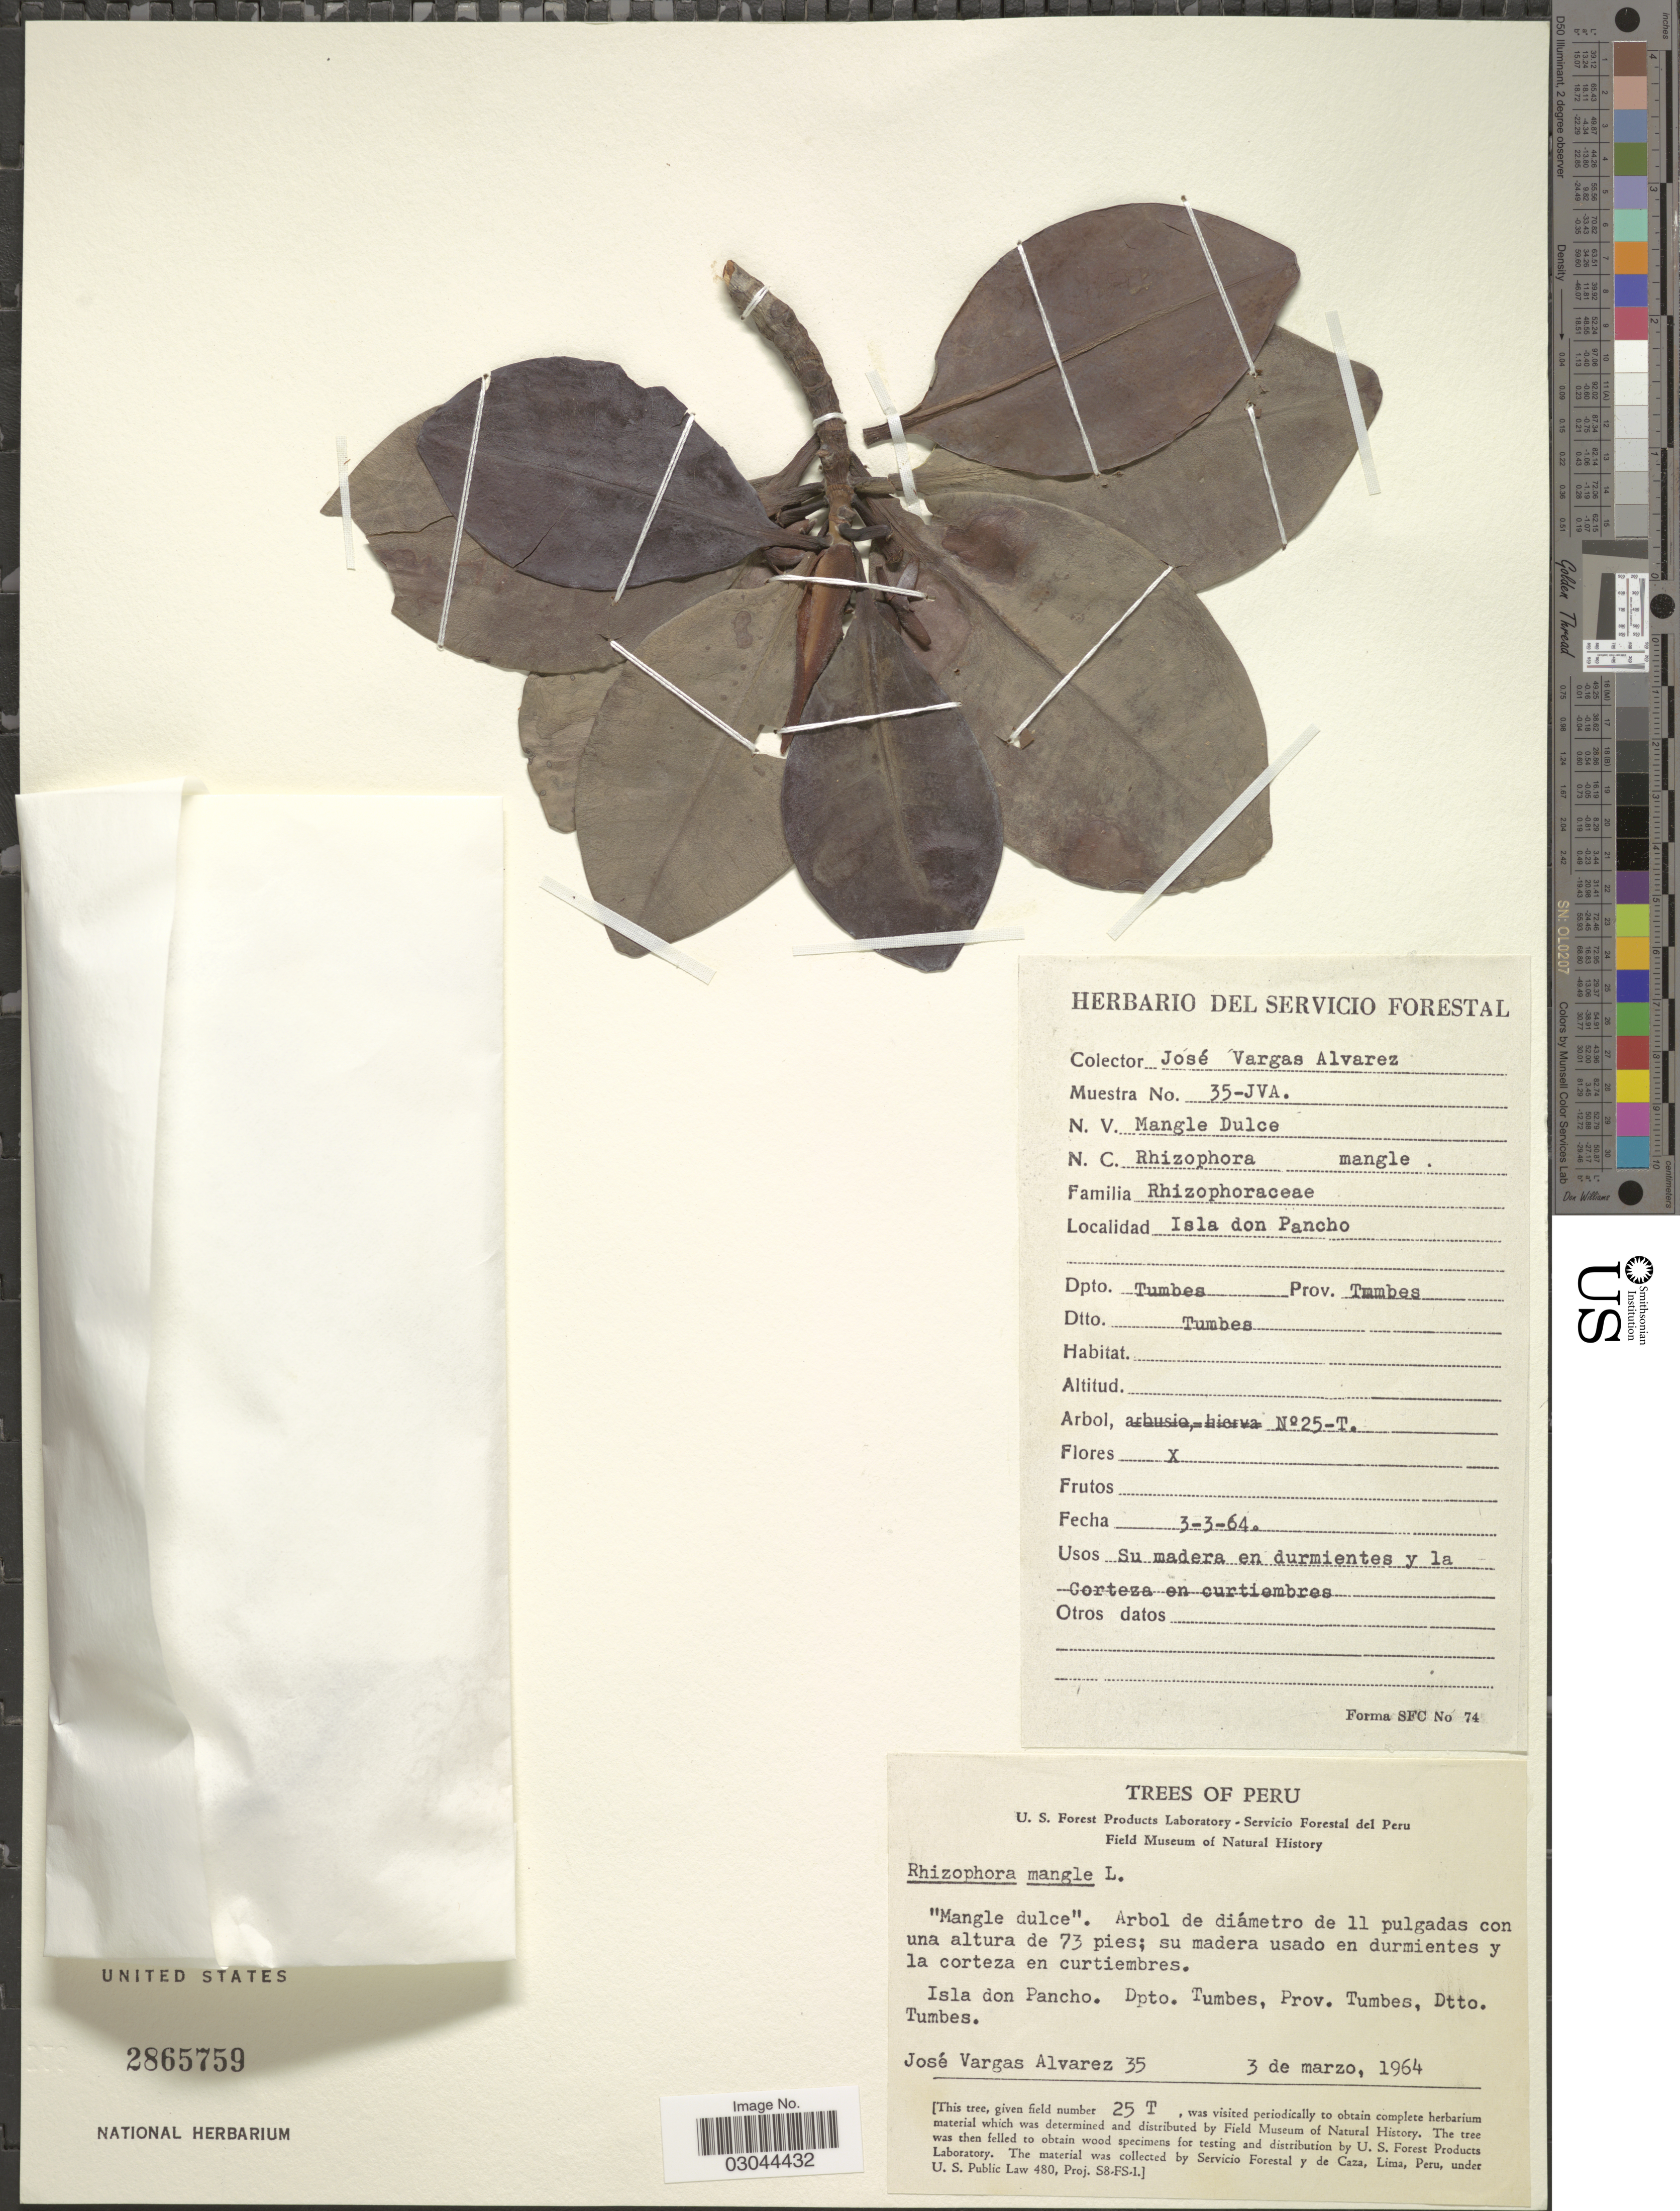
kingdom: Plantae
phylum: Tracheophyta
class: Magnoliopsida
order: Malpighiales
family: Rhizophoraceae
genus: Rhizophora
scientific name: Rhizophora mangle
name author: L.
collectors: J. V. Alvarez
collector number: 35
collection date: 1964-03-03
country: Peru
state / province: Tumbes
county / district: Tumbes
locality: Isla don Pancho. Dpto. Tumbes, Prov. Tumbes, Dtto. Tumbes.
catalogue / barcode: US 2865759